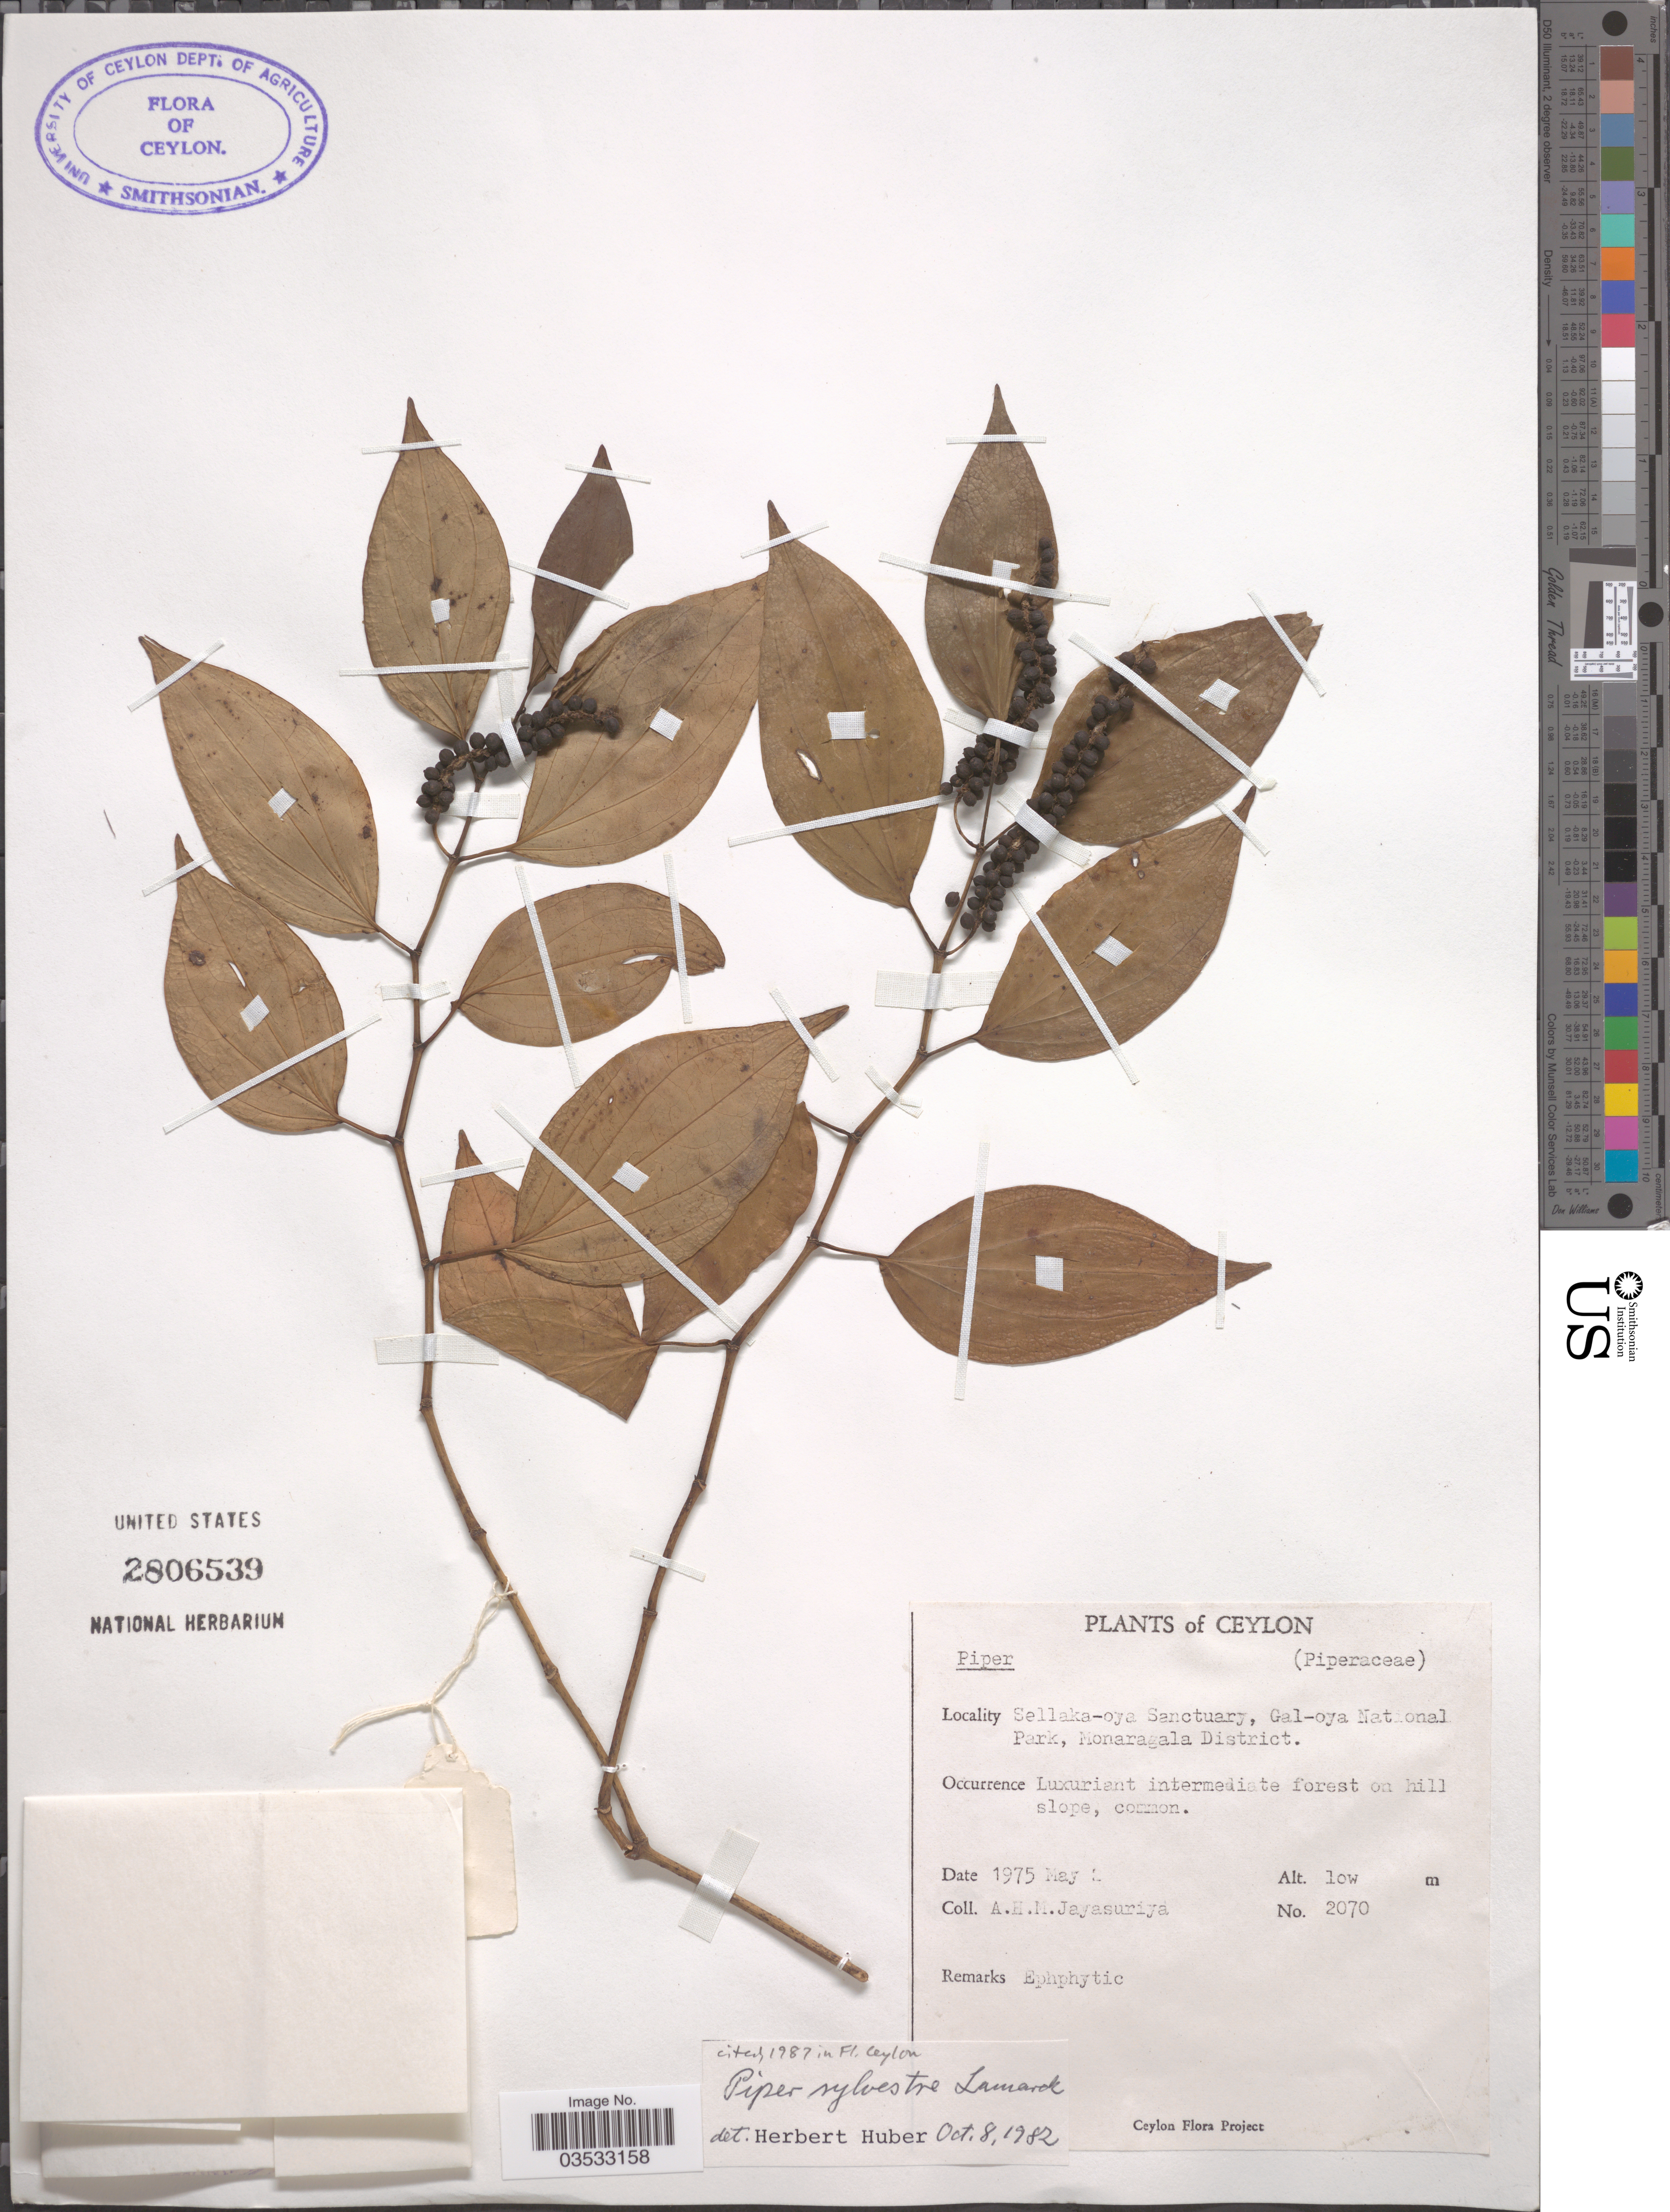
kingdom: Plantae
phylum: Tracheophyta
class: Magnoliopsida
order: Piperales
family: Piperaceae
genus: Piper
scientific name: Piper sylvestre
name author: Lour.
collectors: A. H. Jayasuriya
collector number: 2070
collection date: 1975-05-04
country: Sri Lanka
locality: Ceylon. Sellaka-oya Sanctuary , Gal-oya National Park, Monaragala District.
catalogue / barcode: US 2806539